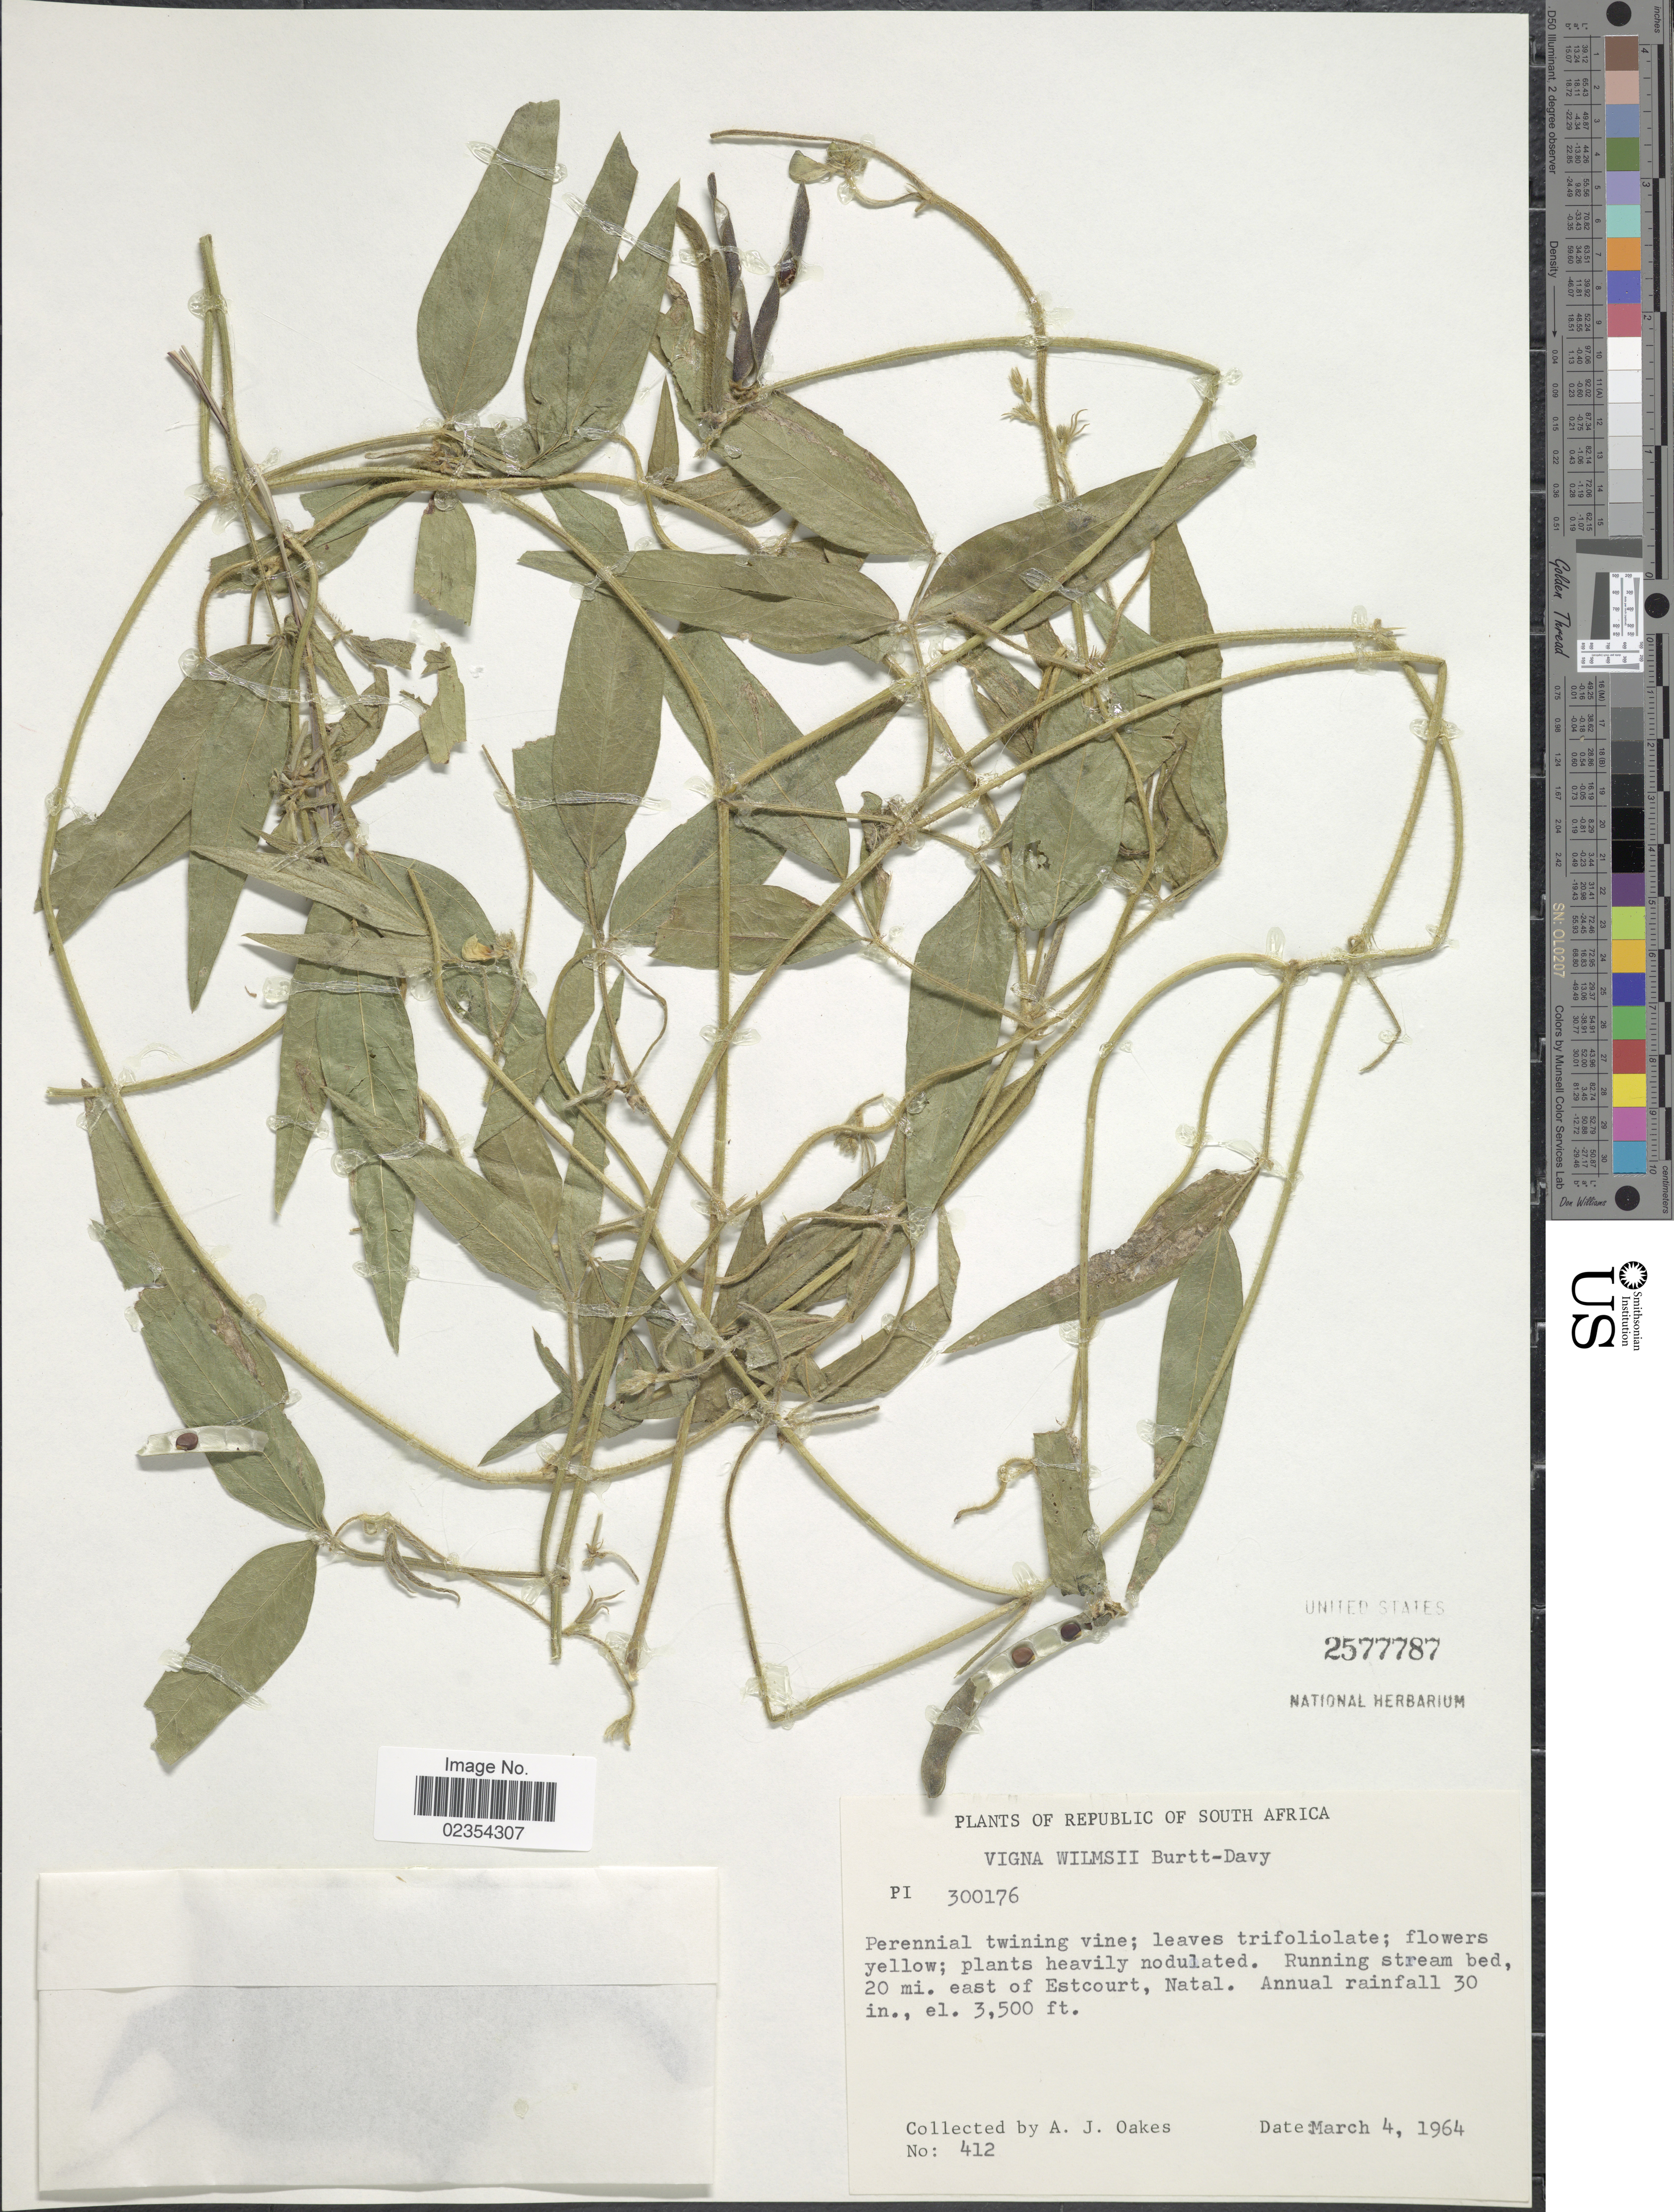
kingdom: Plantae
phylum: Tracheophyta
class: Magnoliopsida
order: Fabales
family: Fabaceae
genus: Vigna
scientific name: Vigna wilmsii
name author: Burtt Davy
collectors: A. Oakes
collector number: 412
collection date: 1964-03-04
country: South Africa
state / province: KwaZulu-Natal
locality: Republic of South America, running stream bed, 20 mi. east of Estcourt, Natal.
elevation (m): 1067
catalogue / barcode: US 2577787